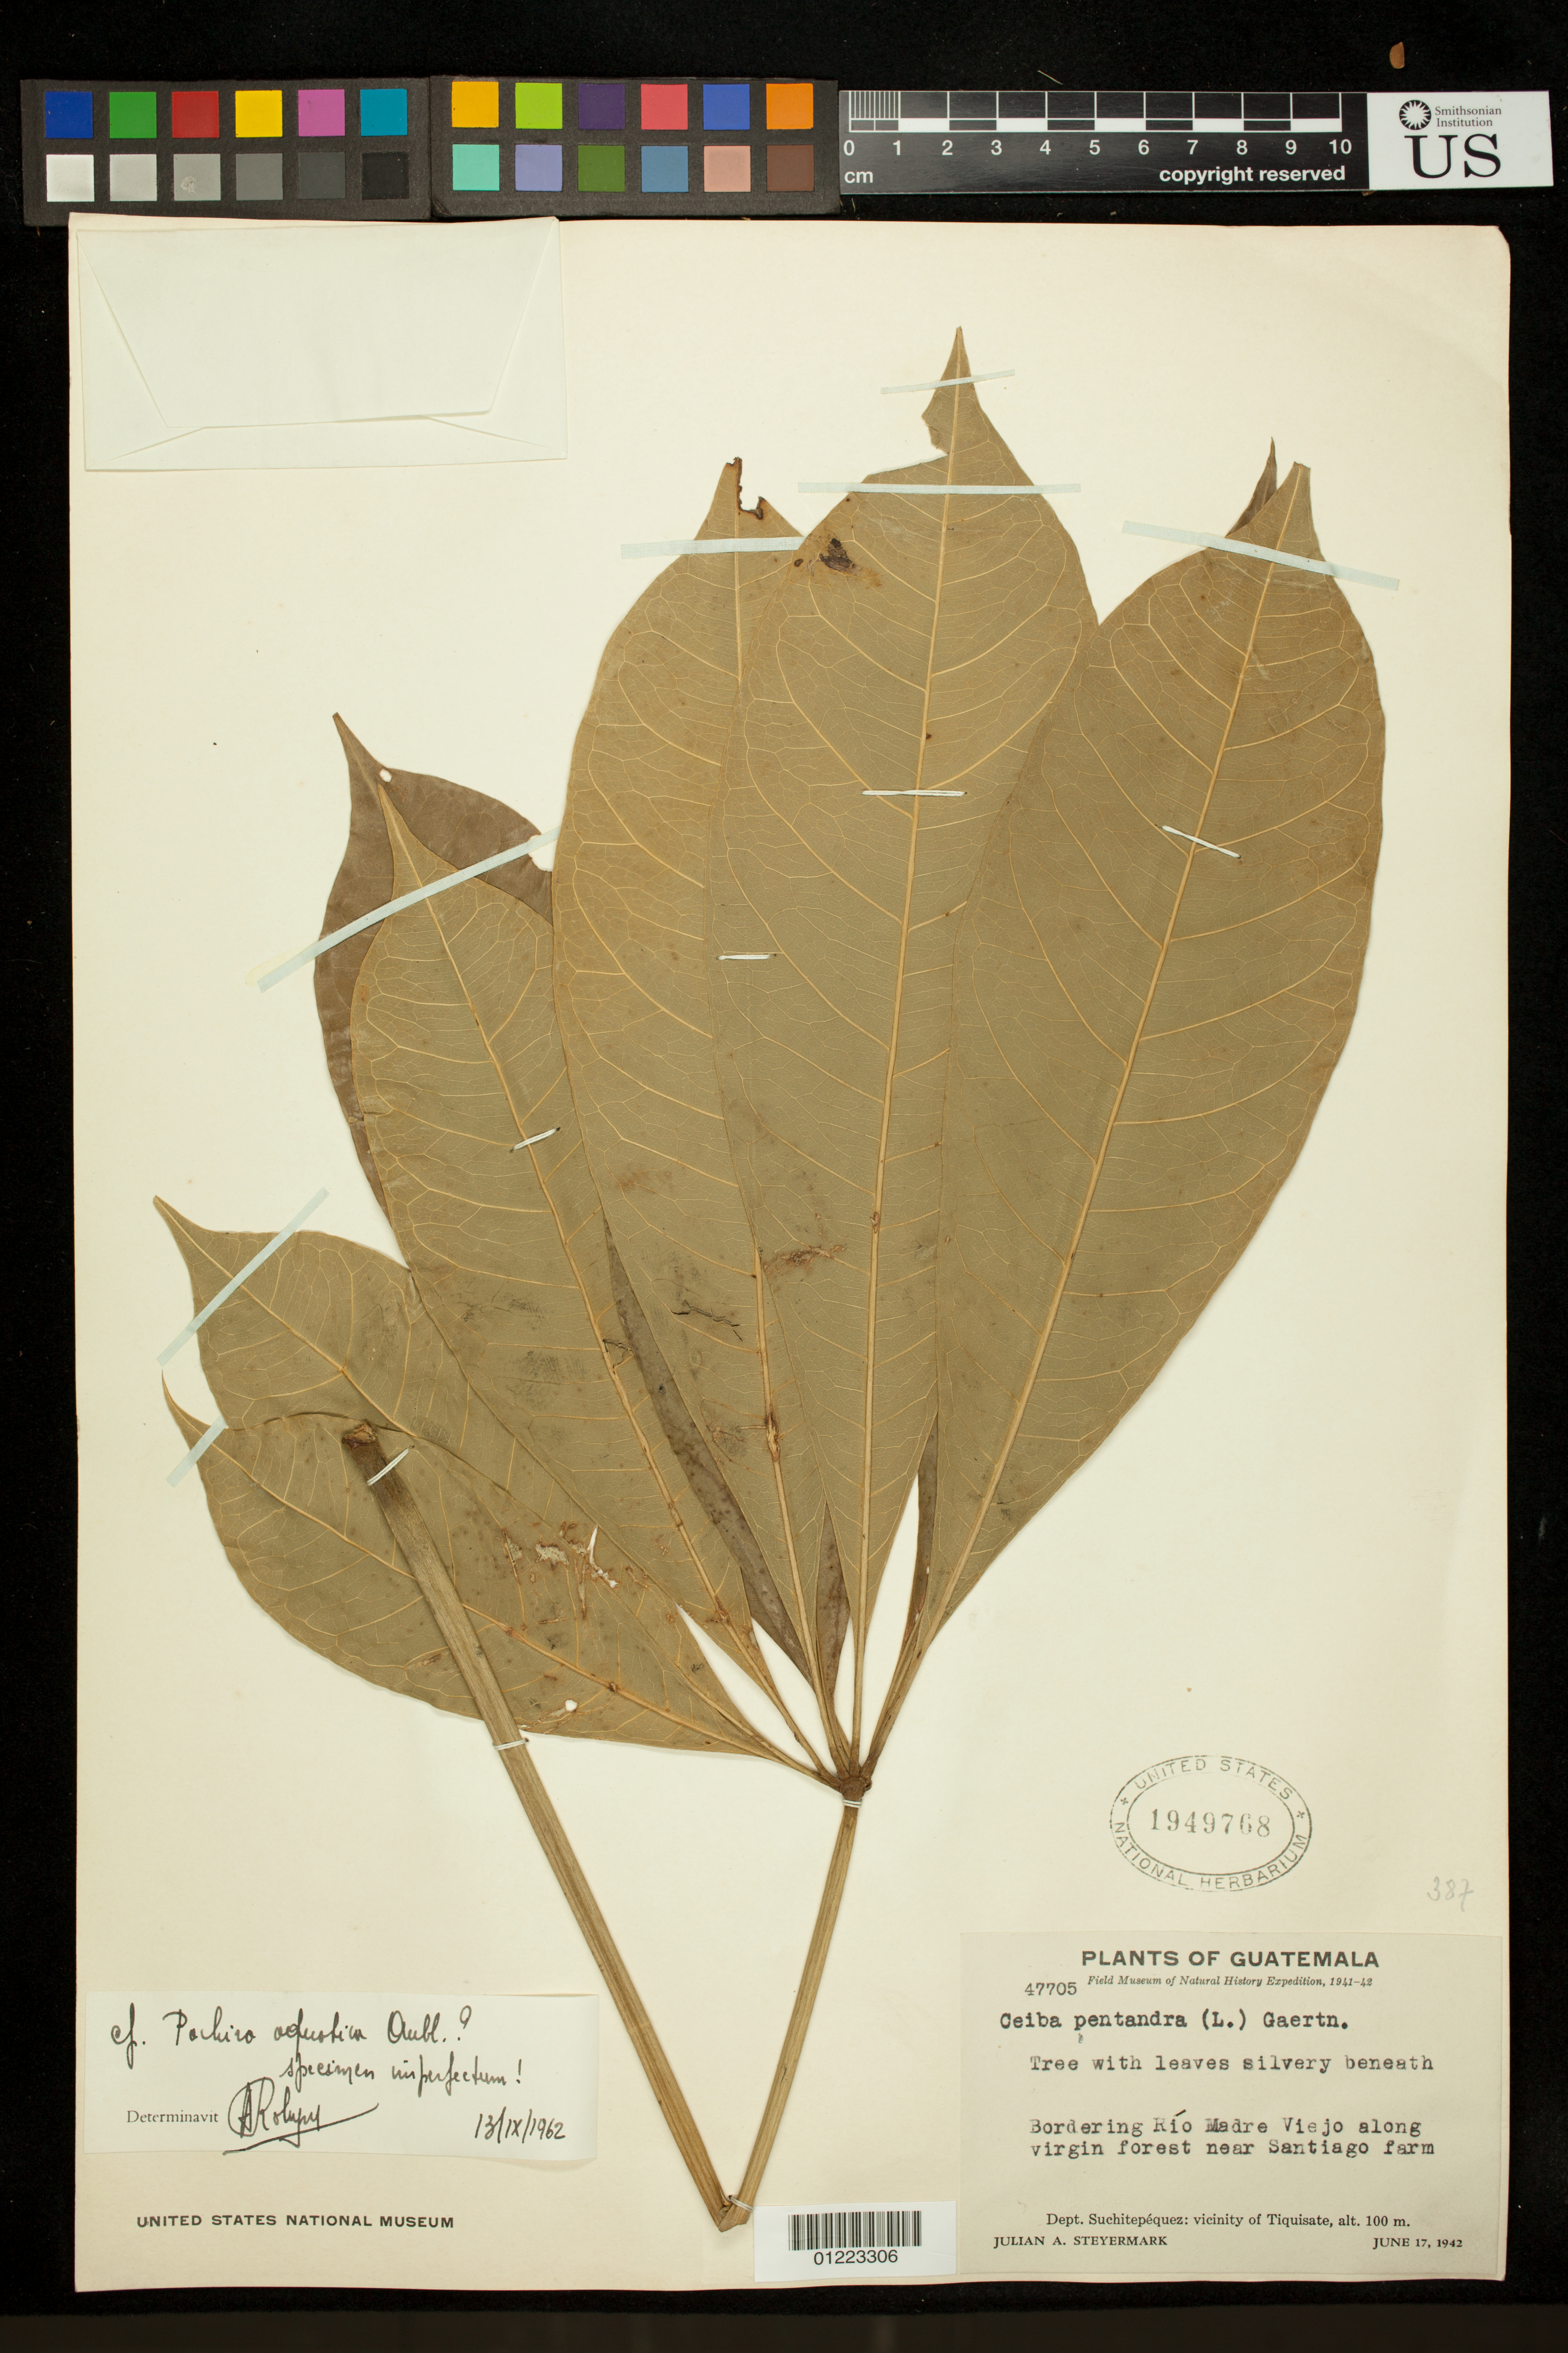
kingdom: Plantae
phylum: Tracheophyta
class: Magnoliopsida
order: Malvales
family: Malvaceae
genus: Pachira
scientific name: Pachira aquatica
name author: Aubl.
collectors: Steyermark, --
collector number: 47705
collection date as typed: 6/17/1942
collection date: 1942-06-17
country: Guatemala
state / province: Suchitepéquez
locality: Bordering Río Madre Viejo along virgin forest near Santiago farm. Dept. Suchitepequez: vicinity of Tiquisate.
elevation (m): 100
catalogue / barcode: US 1949768